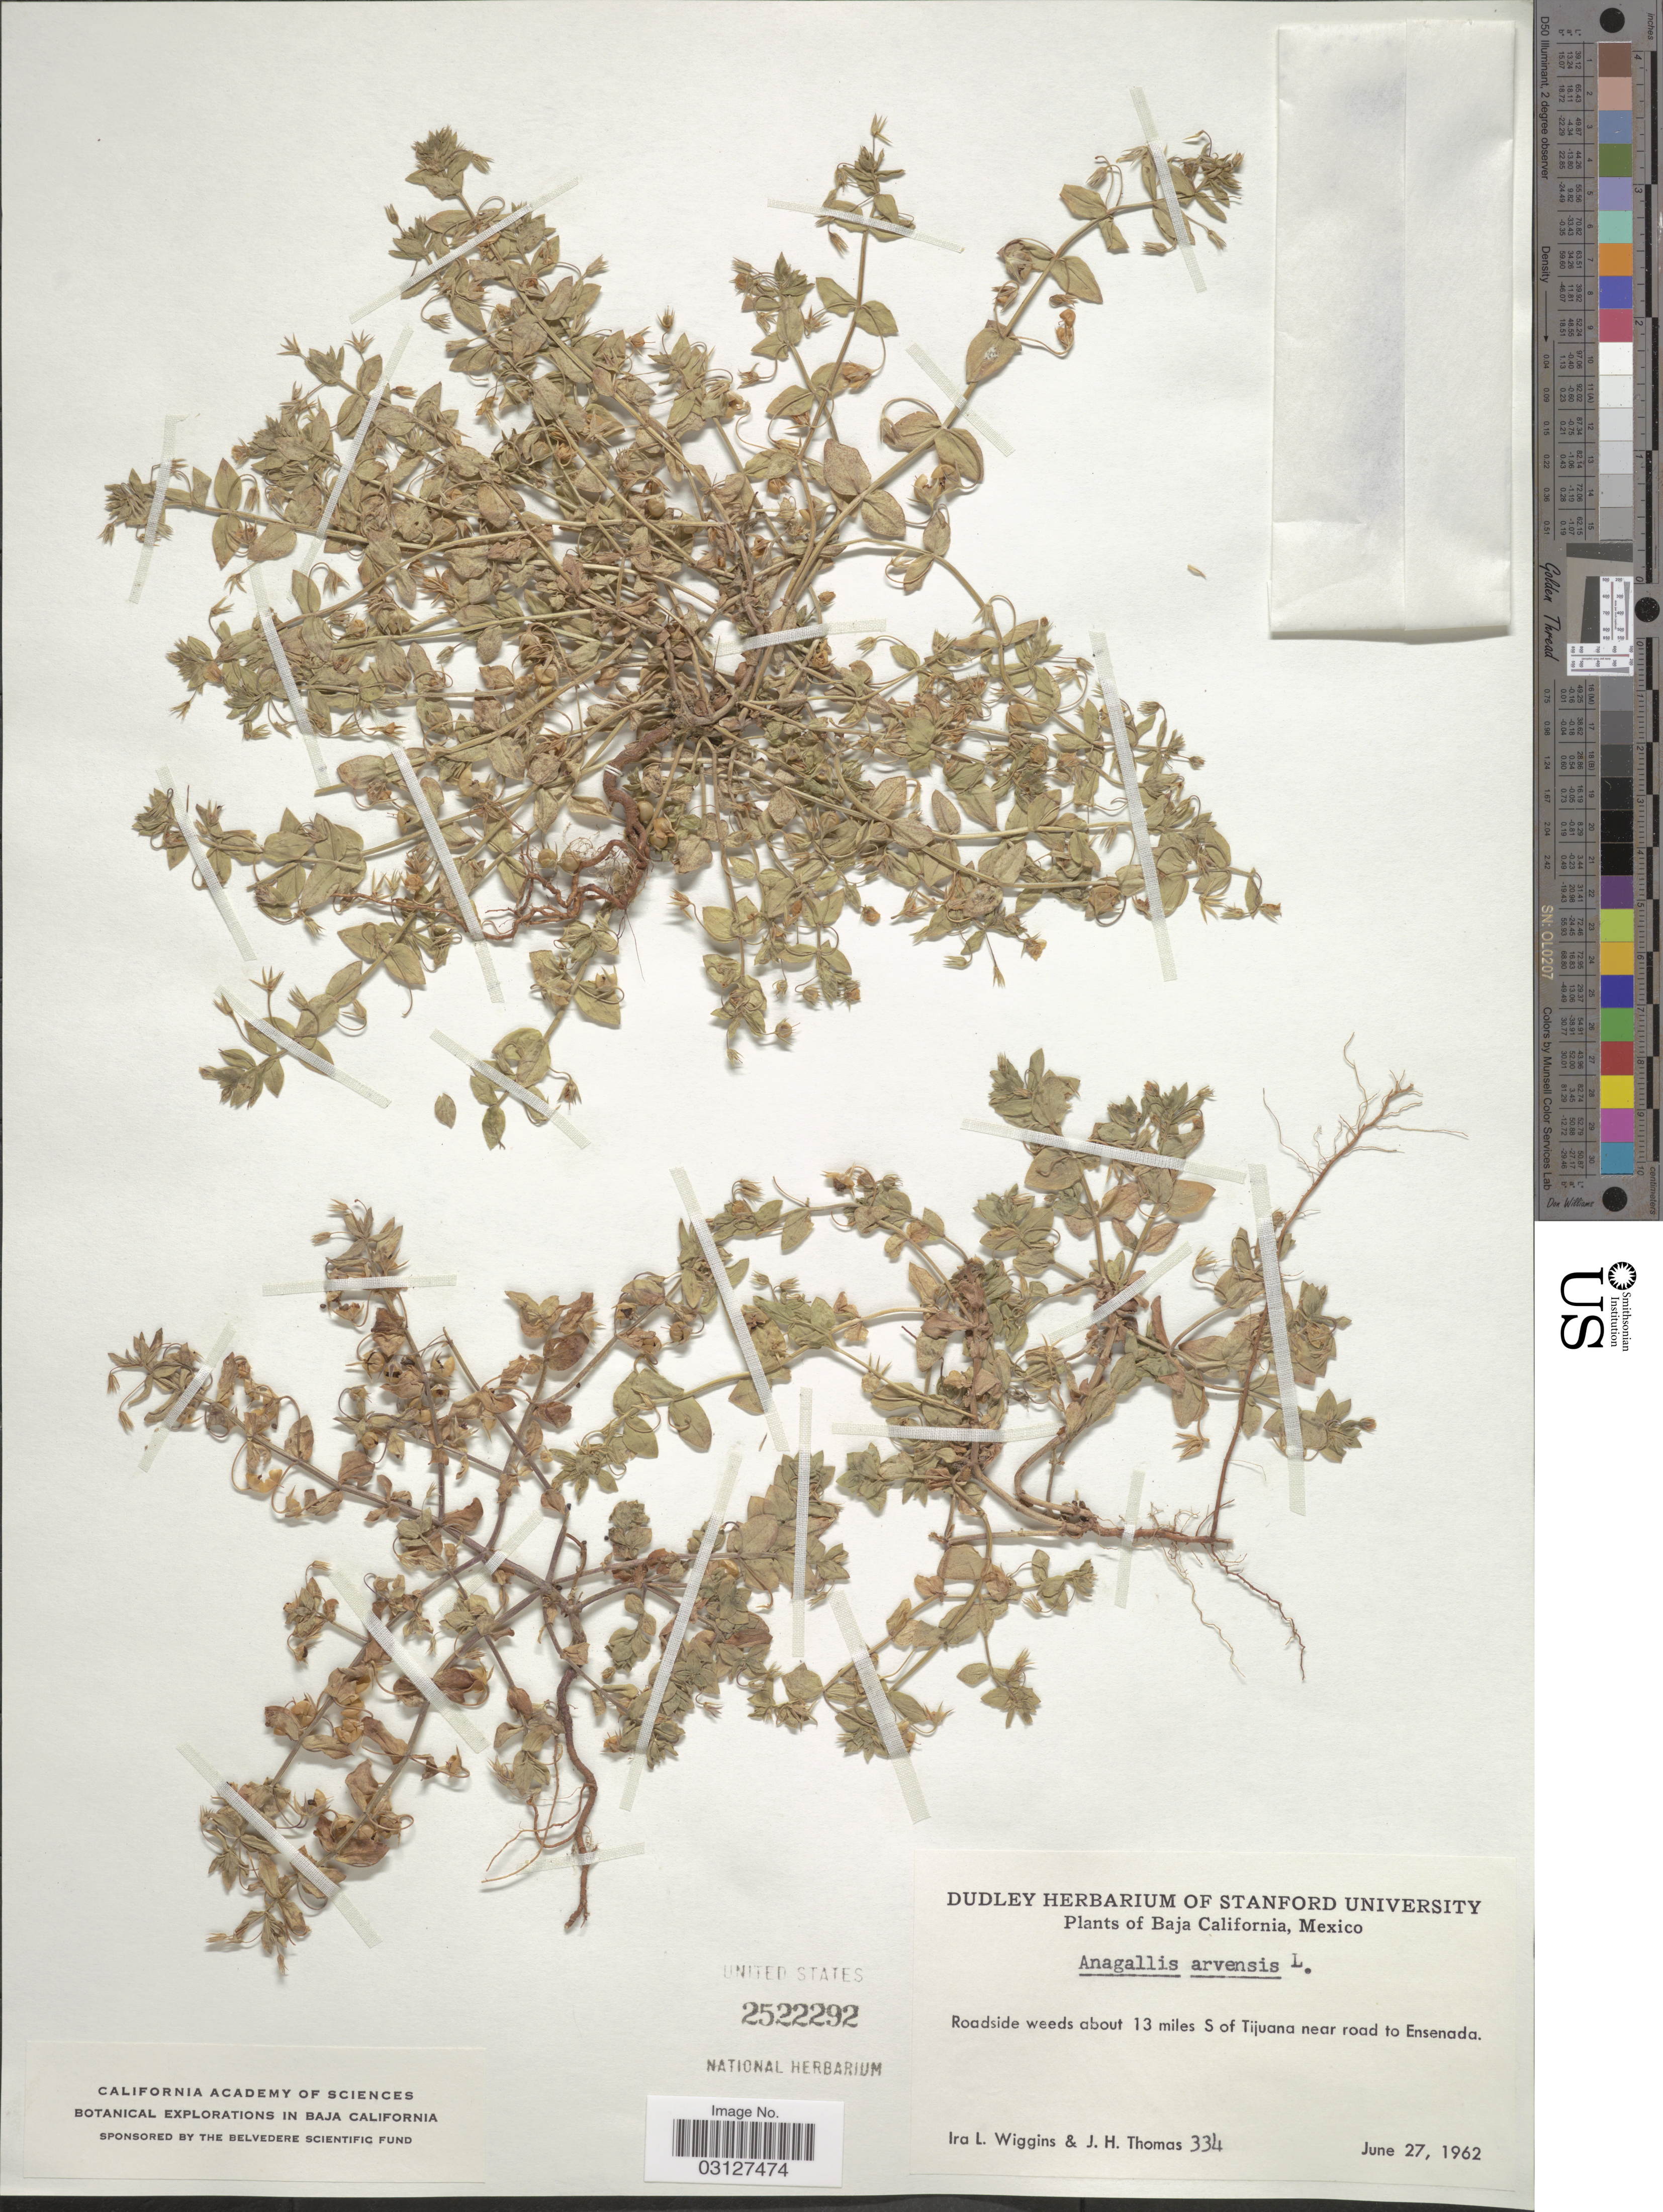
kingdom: Plantae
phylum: Tracheophyta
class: Magnoliopsida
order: Ericales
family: Primulaceae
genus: Anagallis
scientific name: Anagallis arvensis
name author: L.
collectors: I. L. Wiggins & J. H. Thomas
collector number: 334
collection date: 1962-06-27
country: Mexico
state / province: Baja California Norte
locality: Roadside weeds about 13 miles S of Tijuana near road to Ensenada.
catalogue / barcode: US 2522292